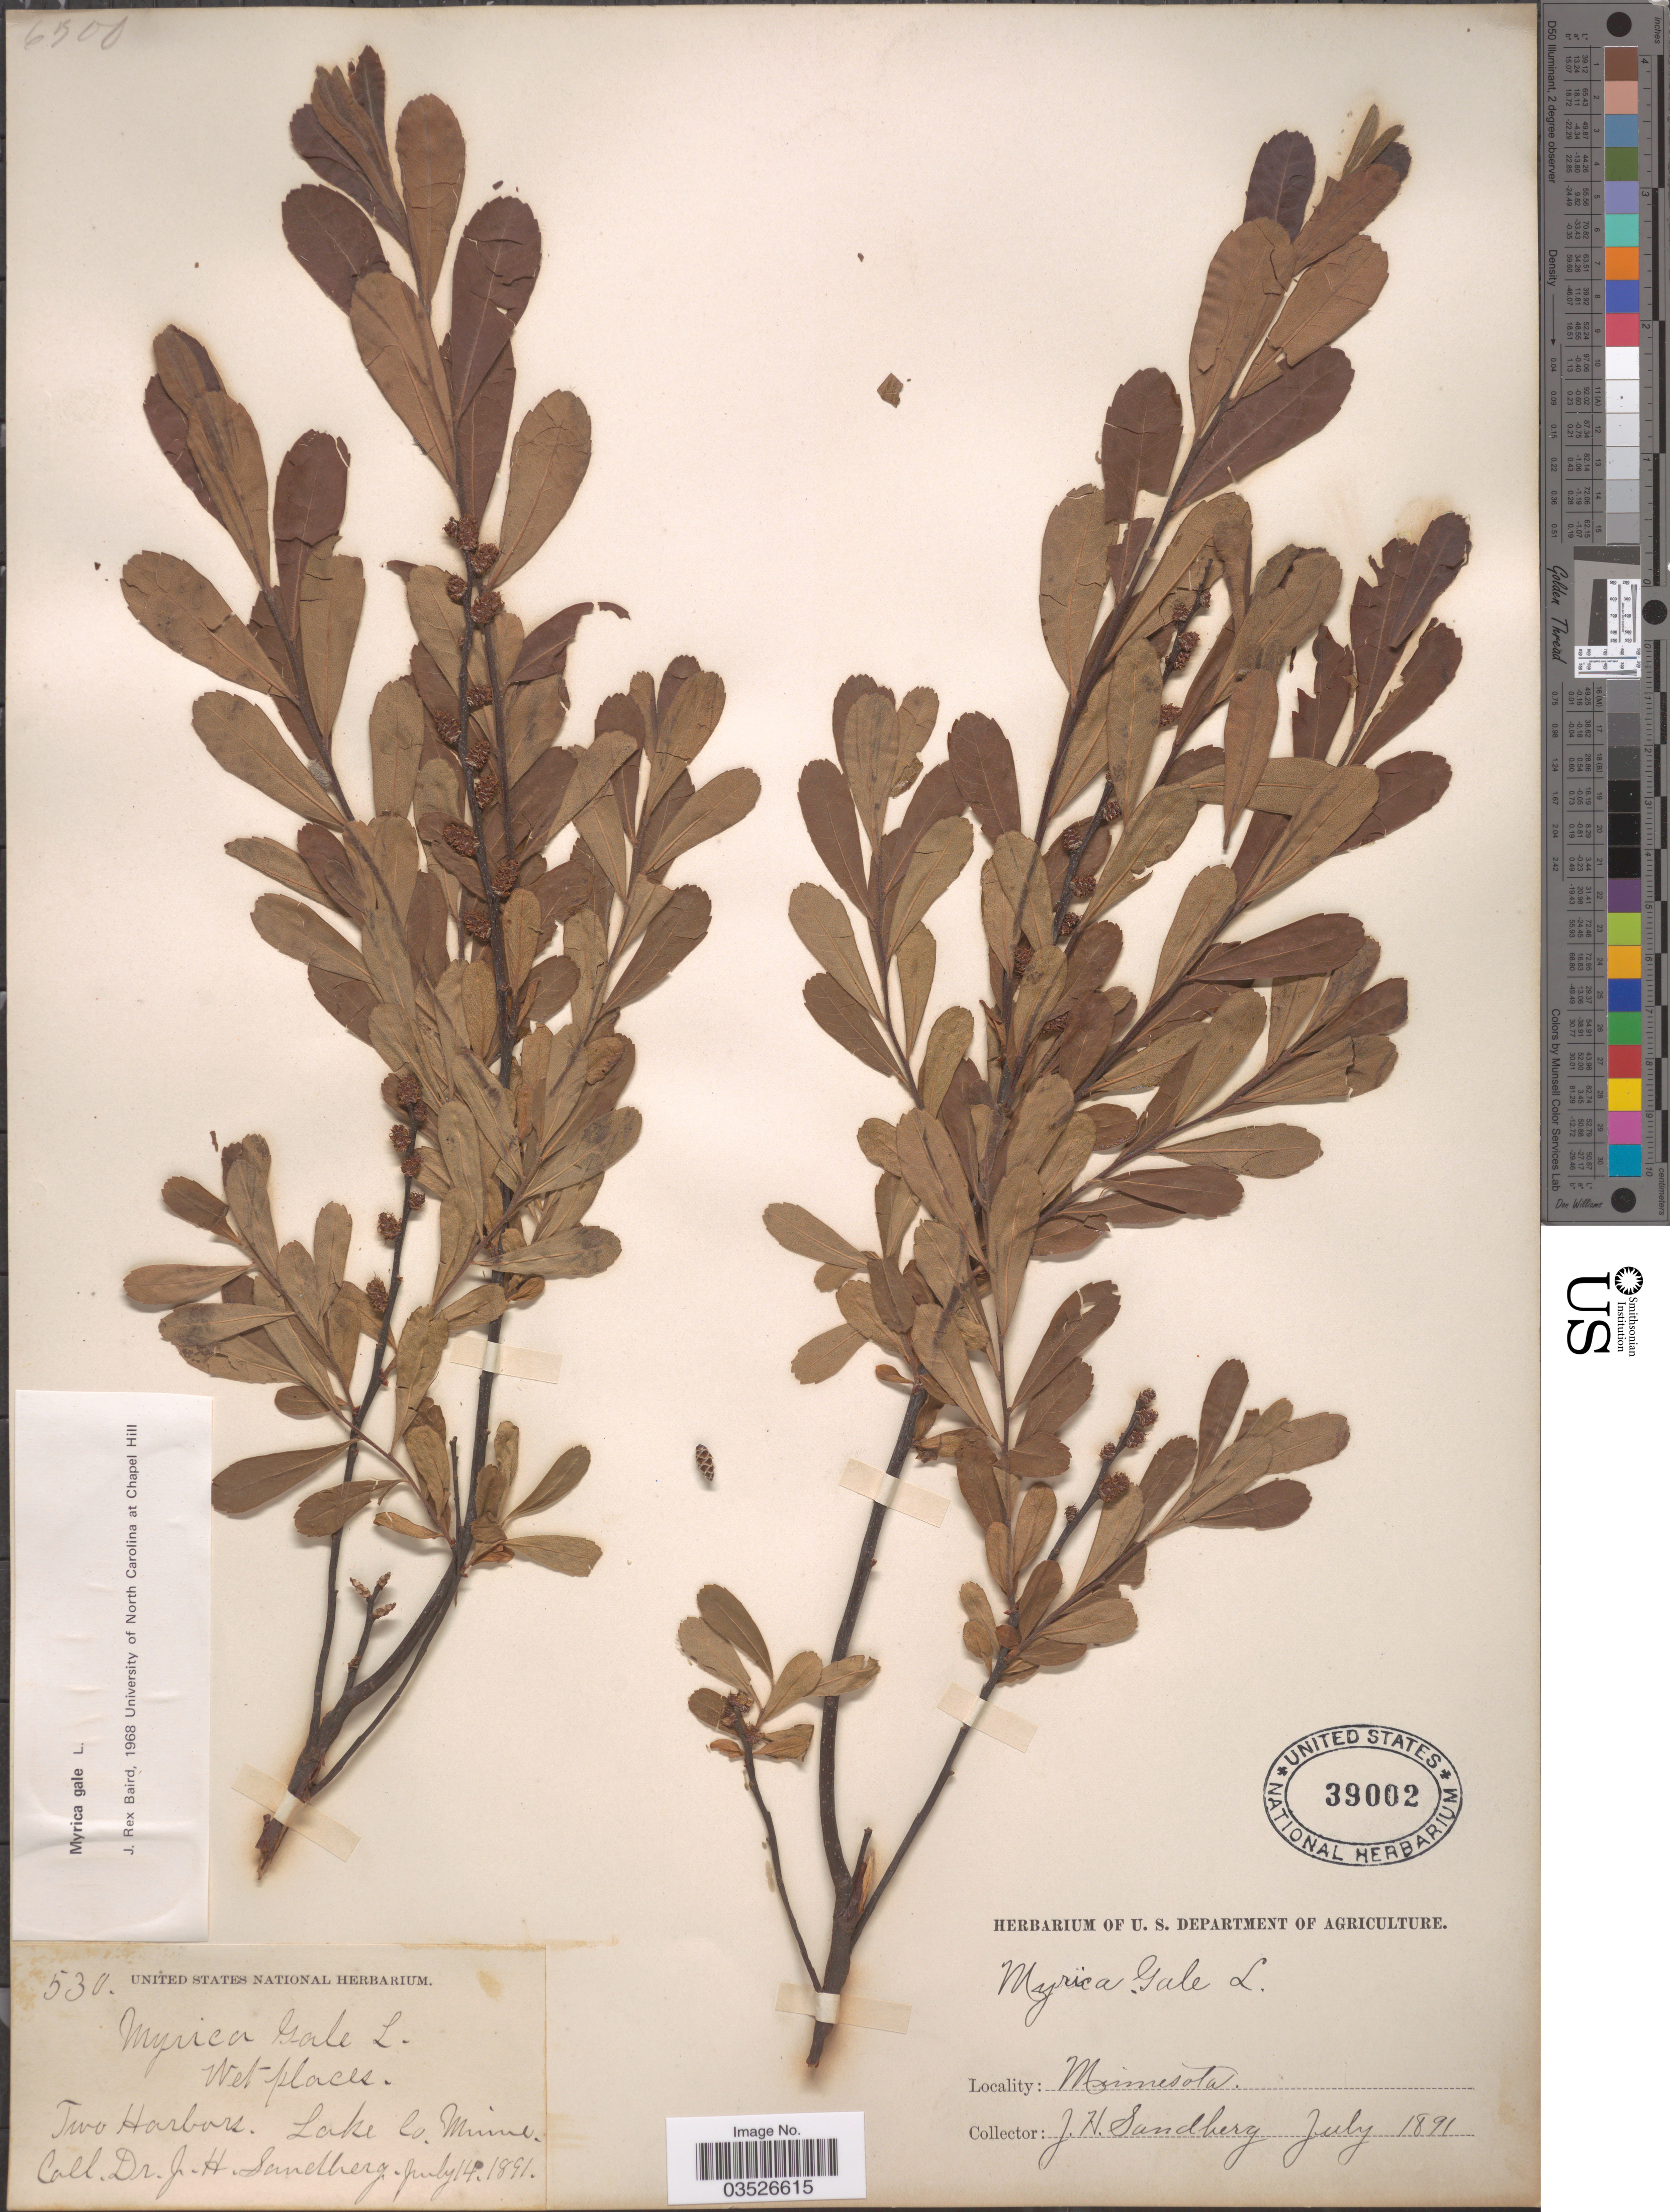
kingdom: Plantae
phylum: Tracheophyta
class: Magnoliopsida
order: Fagales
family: Myricaceae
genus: Myrica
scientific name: Myrica gale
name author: L.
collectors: J. H. Sandberg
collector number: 530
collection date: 1891-07-14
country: United States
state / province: Minnesota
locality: Two Harbors, Lake Co.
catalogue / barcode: US 39002